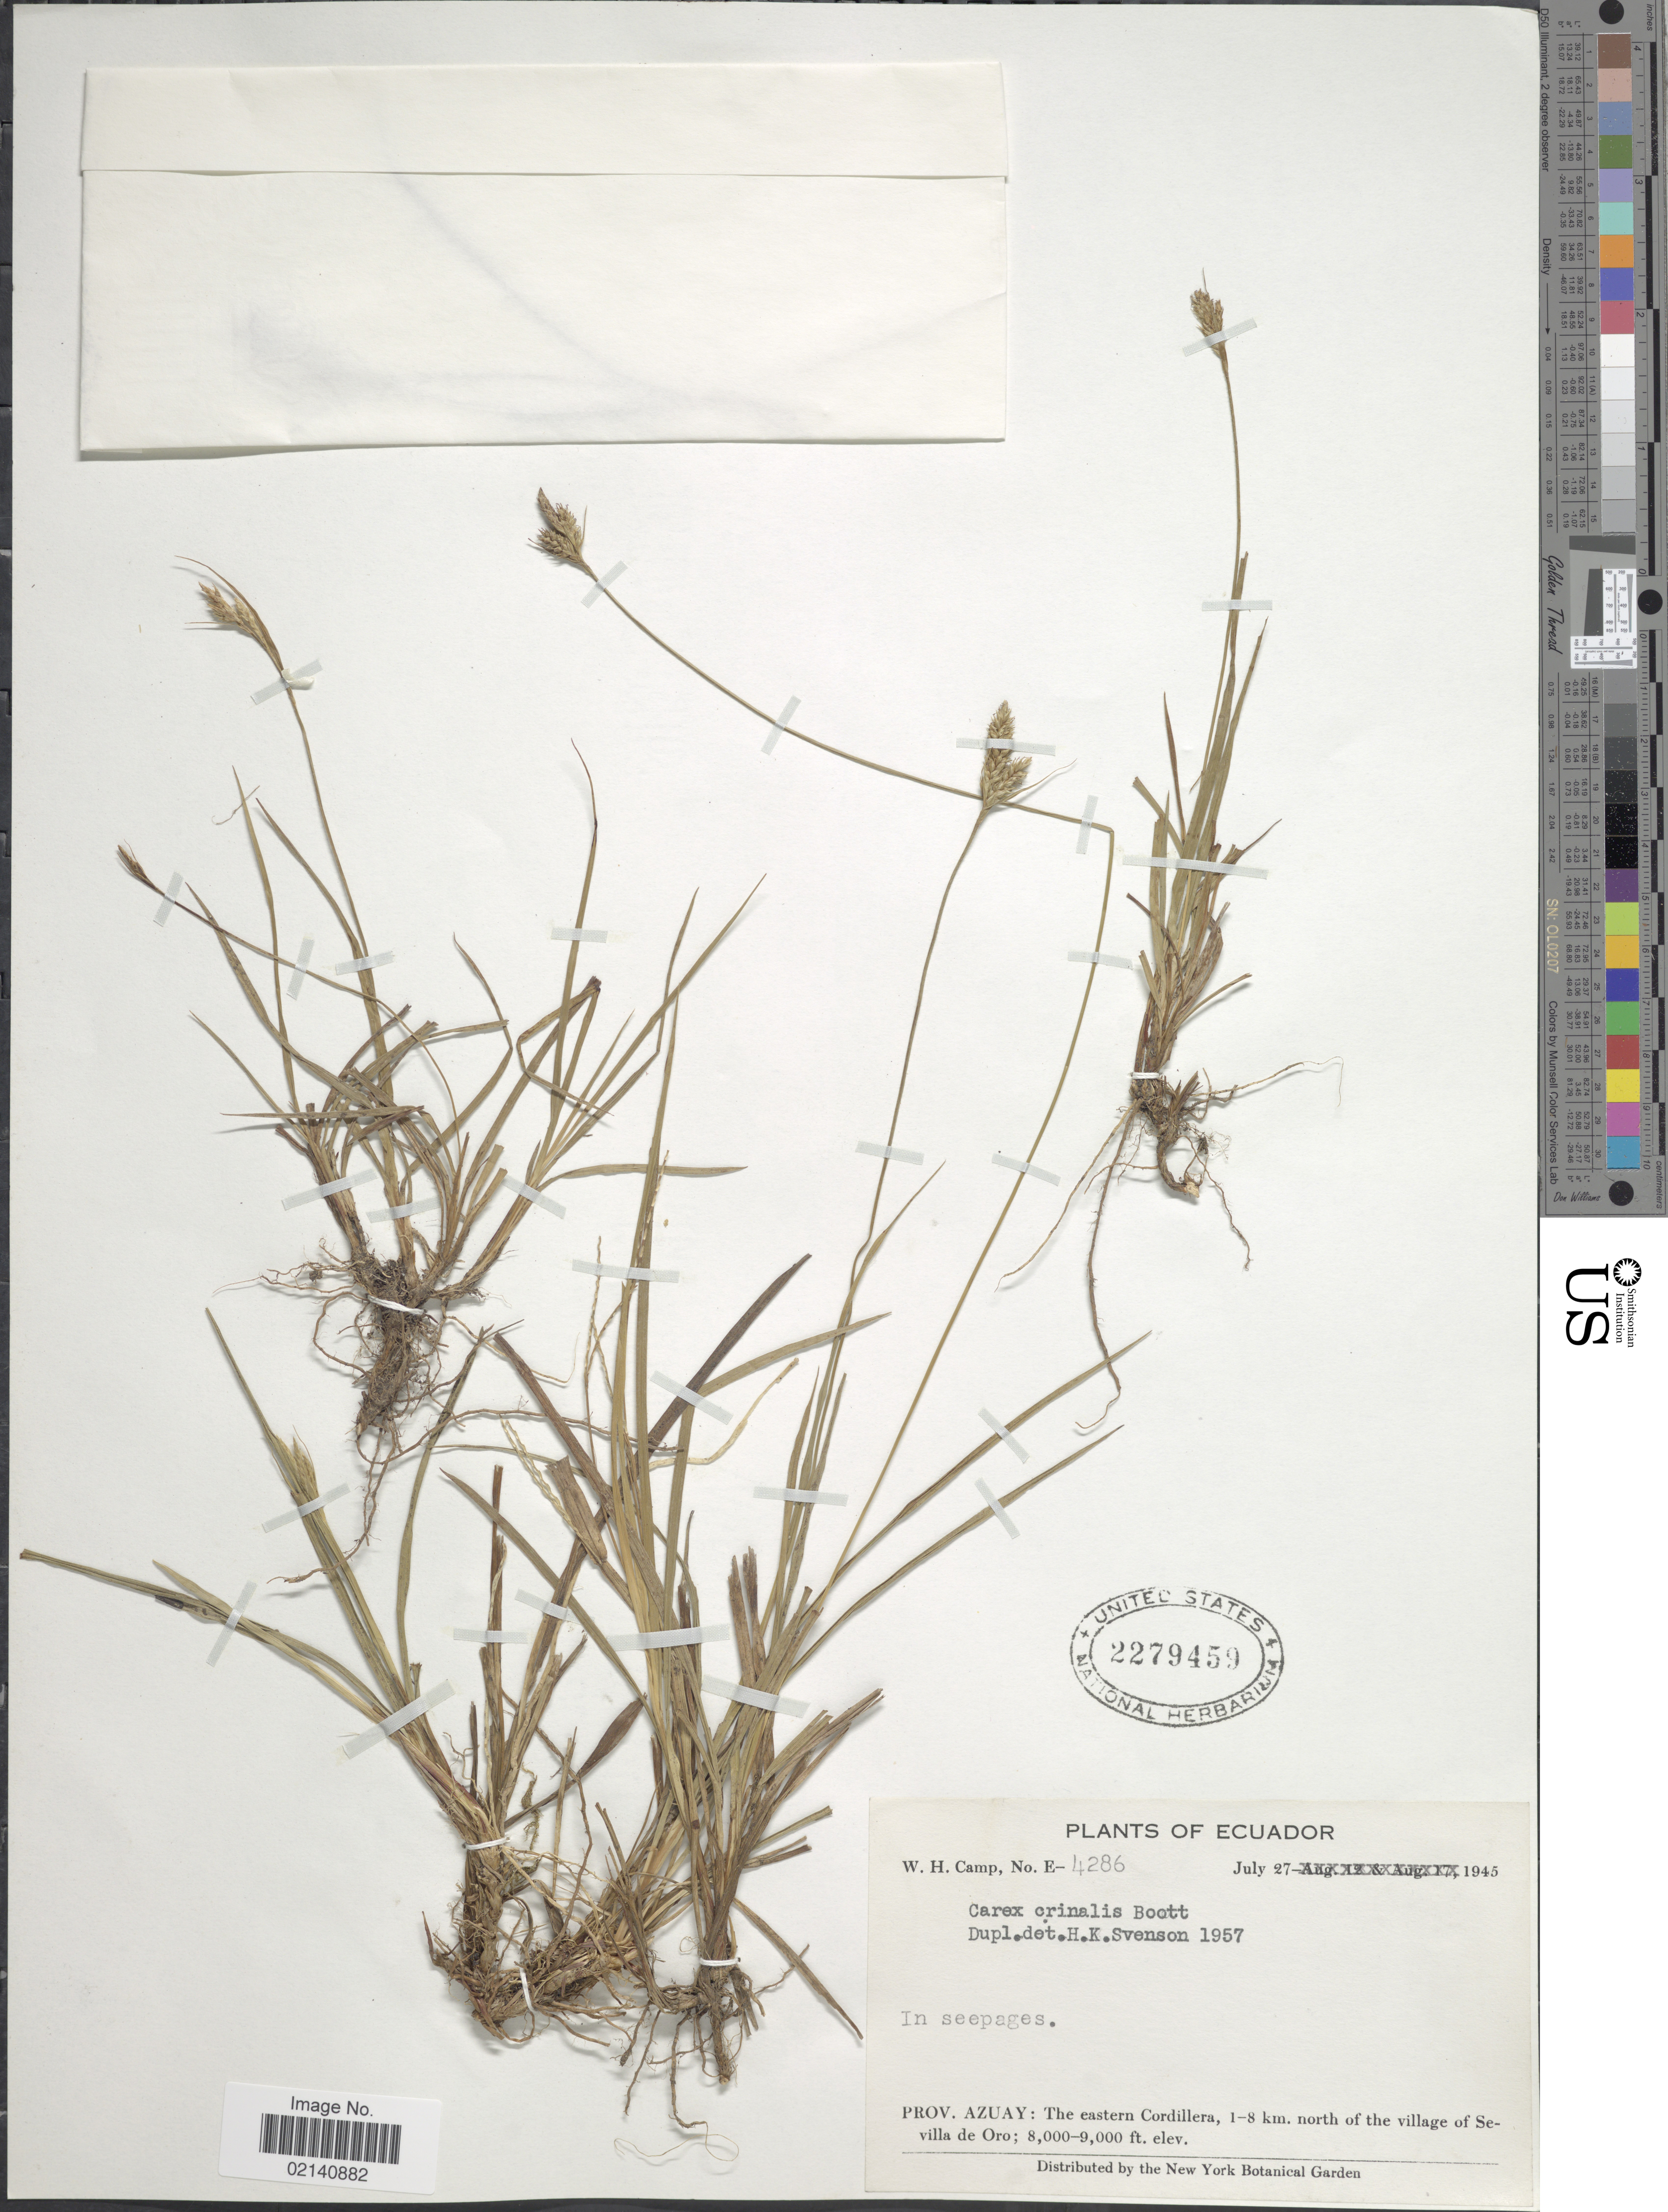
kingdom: Plantae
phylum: Tracheophyta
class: Liliopsida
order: Poales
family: Cyperaceae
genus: Carex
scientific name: Carex crinalis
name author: Boott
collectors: W. H. Camp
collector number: E-4286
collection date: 1945-07-27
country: Ecuador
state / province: Azuay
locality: In seepages, the eastern Cordillera, 1-8 km. north of the village of Sevilla de Oro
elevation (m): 2438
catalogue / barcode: US 2279459